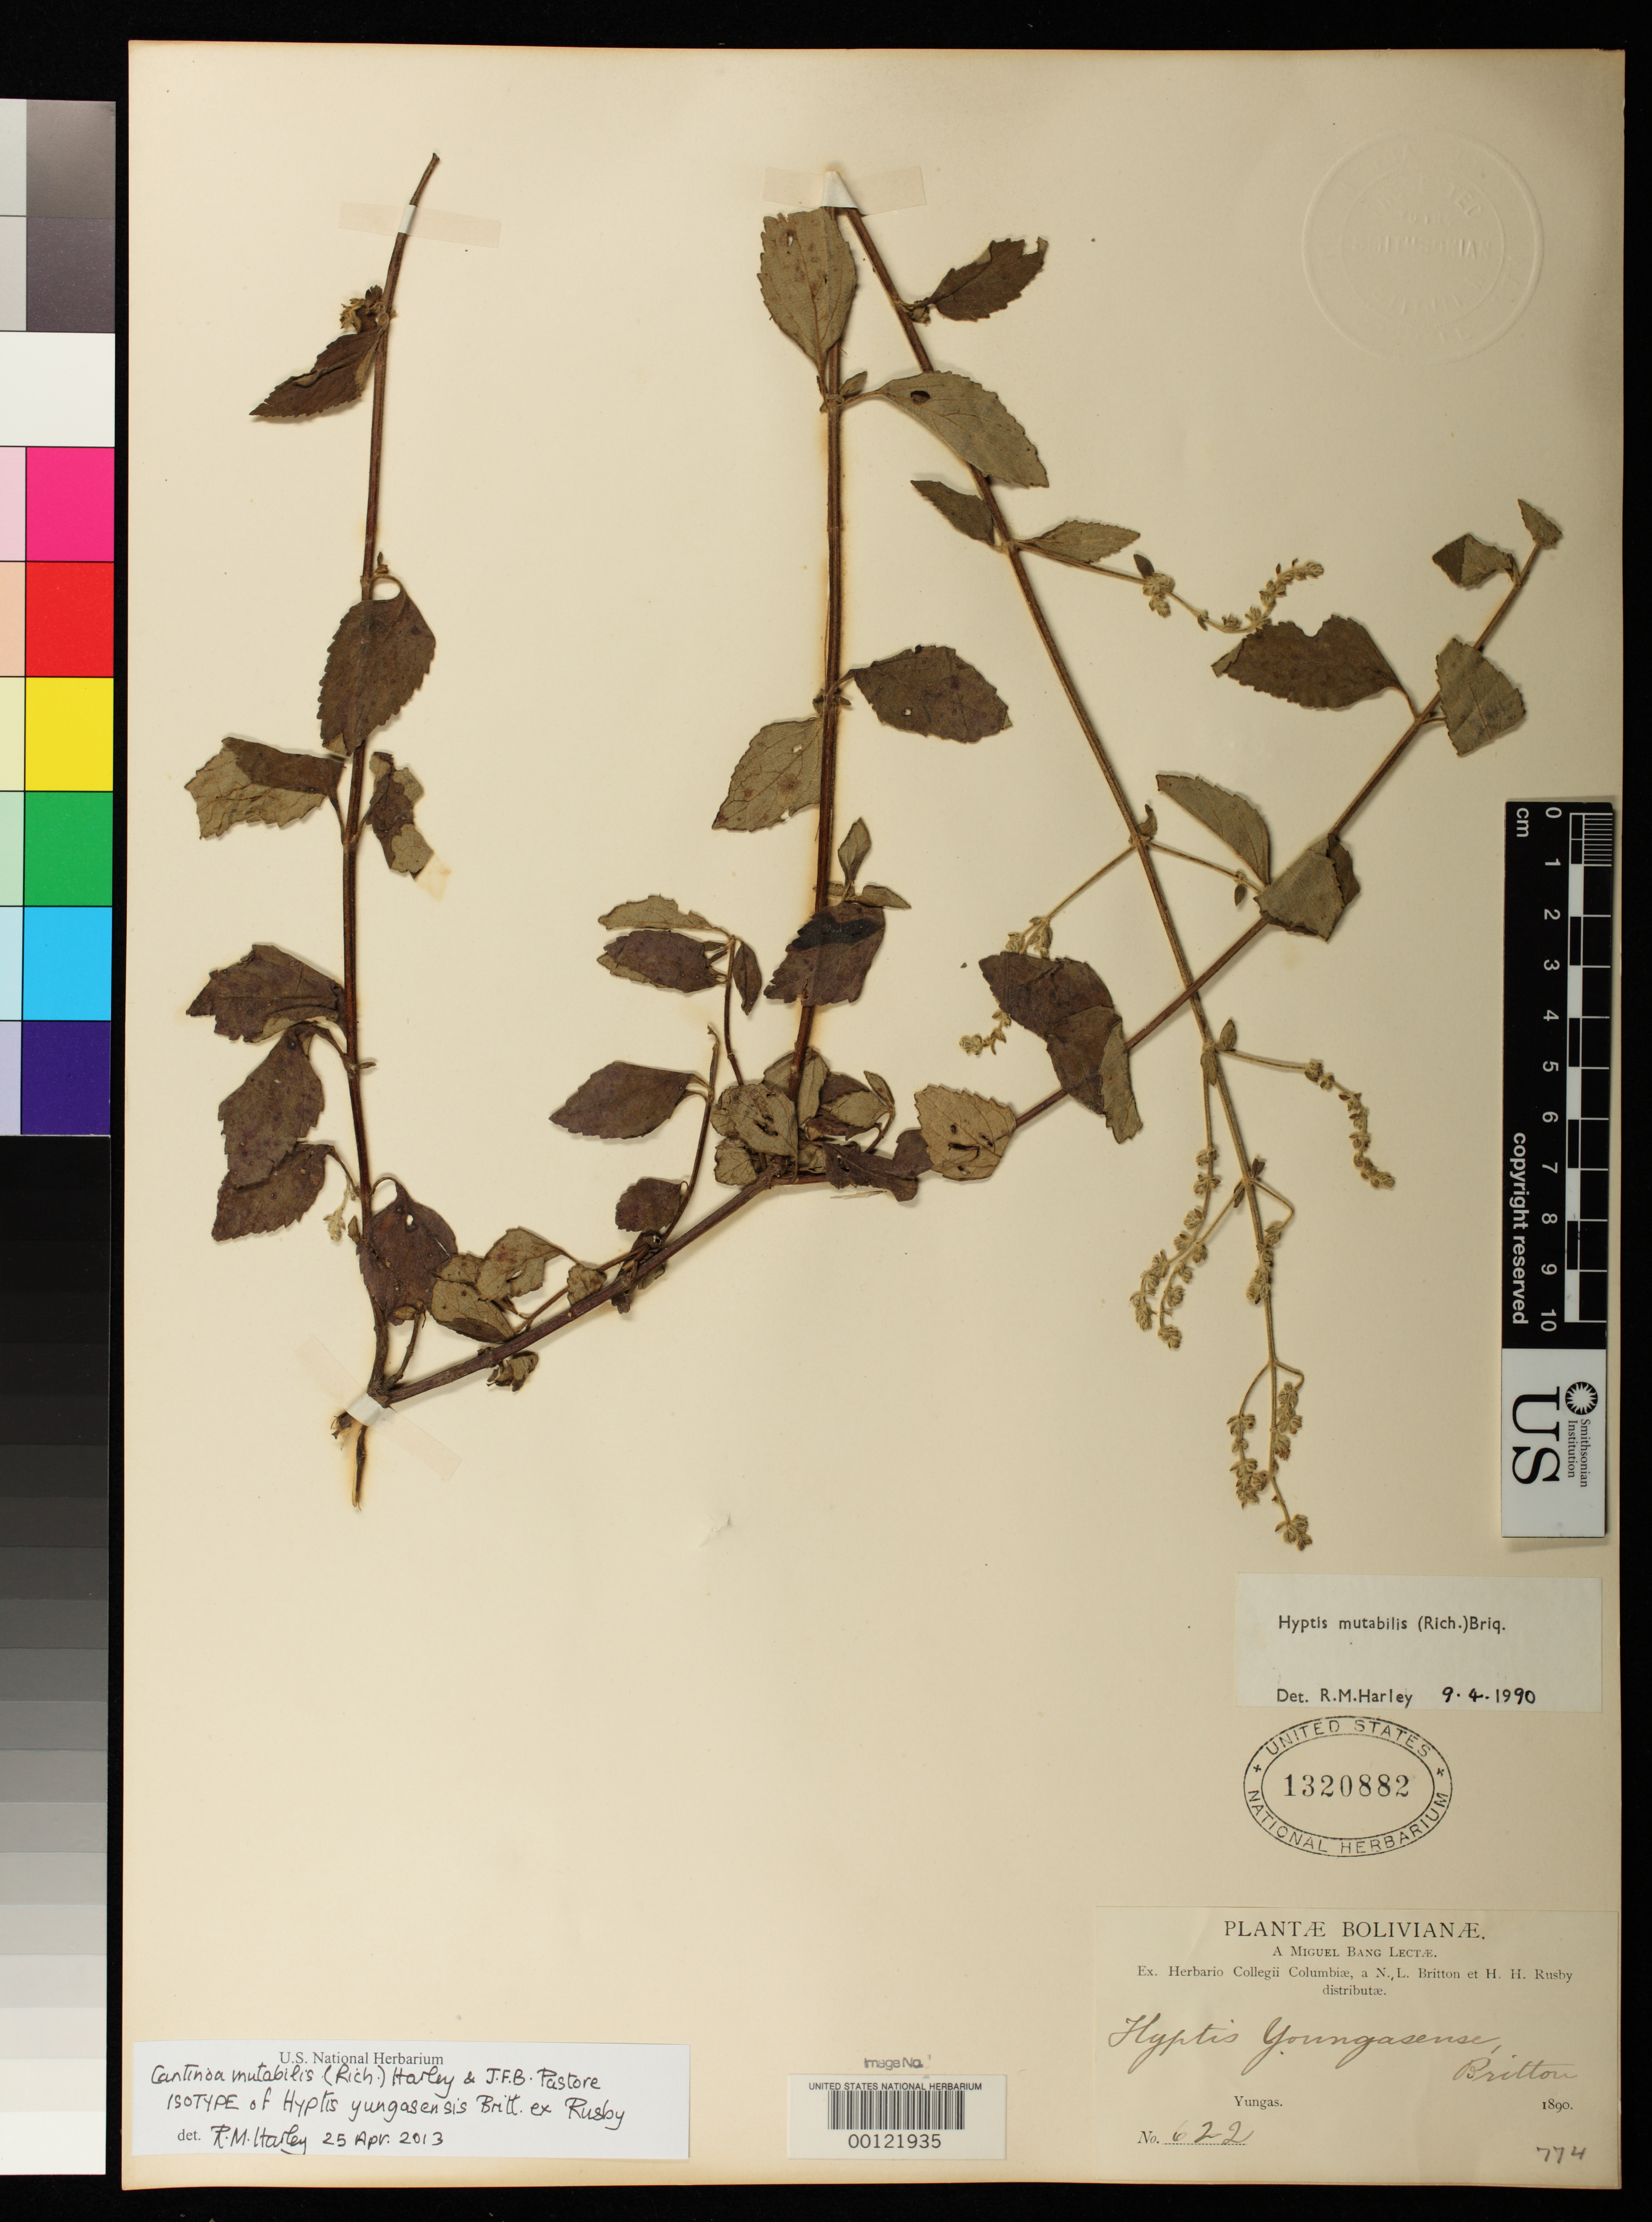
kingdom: Plantae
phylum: Tracheophyta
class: Magnoliopsida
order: Lamiales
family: Lamiaceae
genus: Mesosphaerum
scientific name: Mesosphaerum yungasense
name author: Britton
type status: Isotype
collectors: M. Bang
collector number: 622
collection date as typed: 1890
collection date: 1890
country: Bolivia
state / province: La Paz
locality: Yungas.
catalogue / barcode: US 1320882